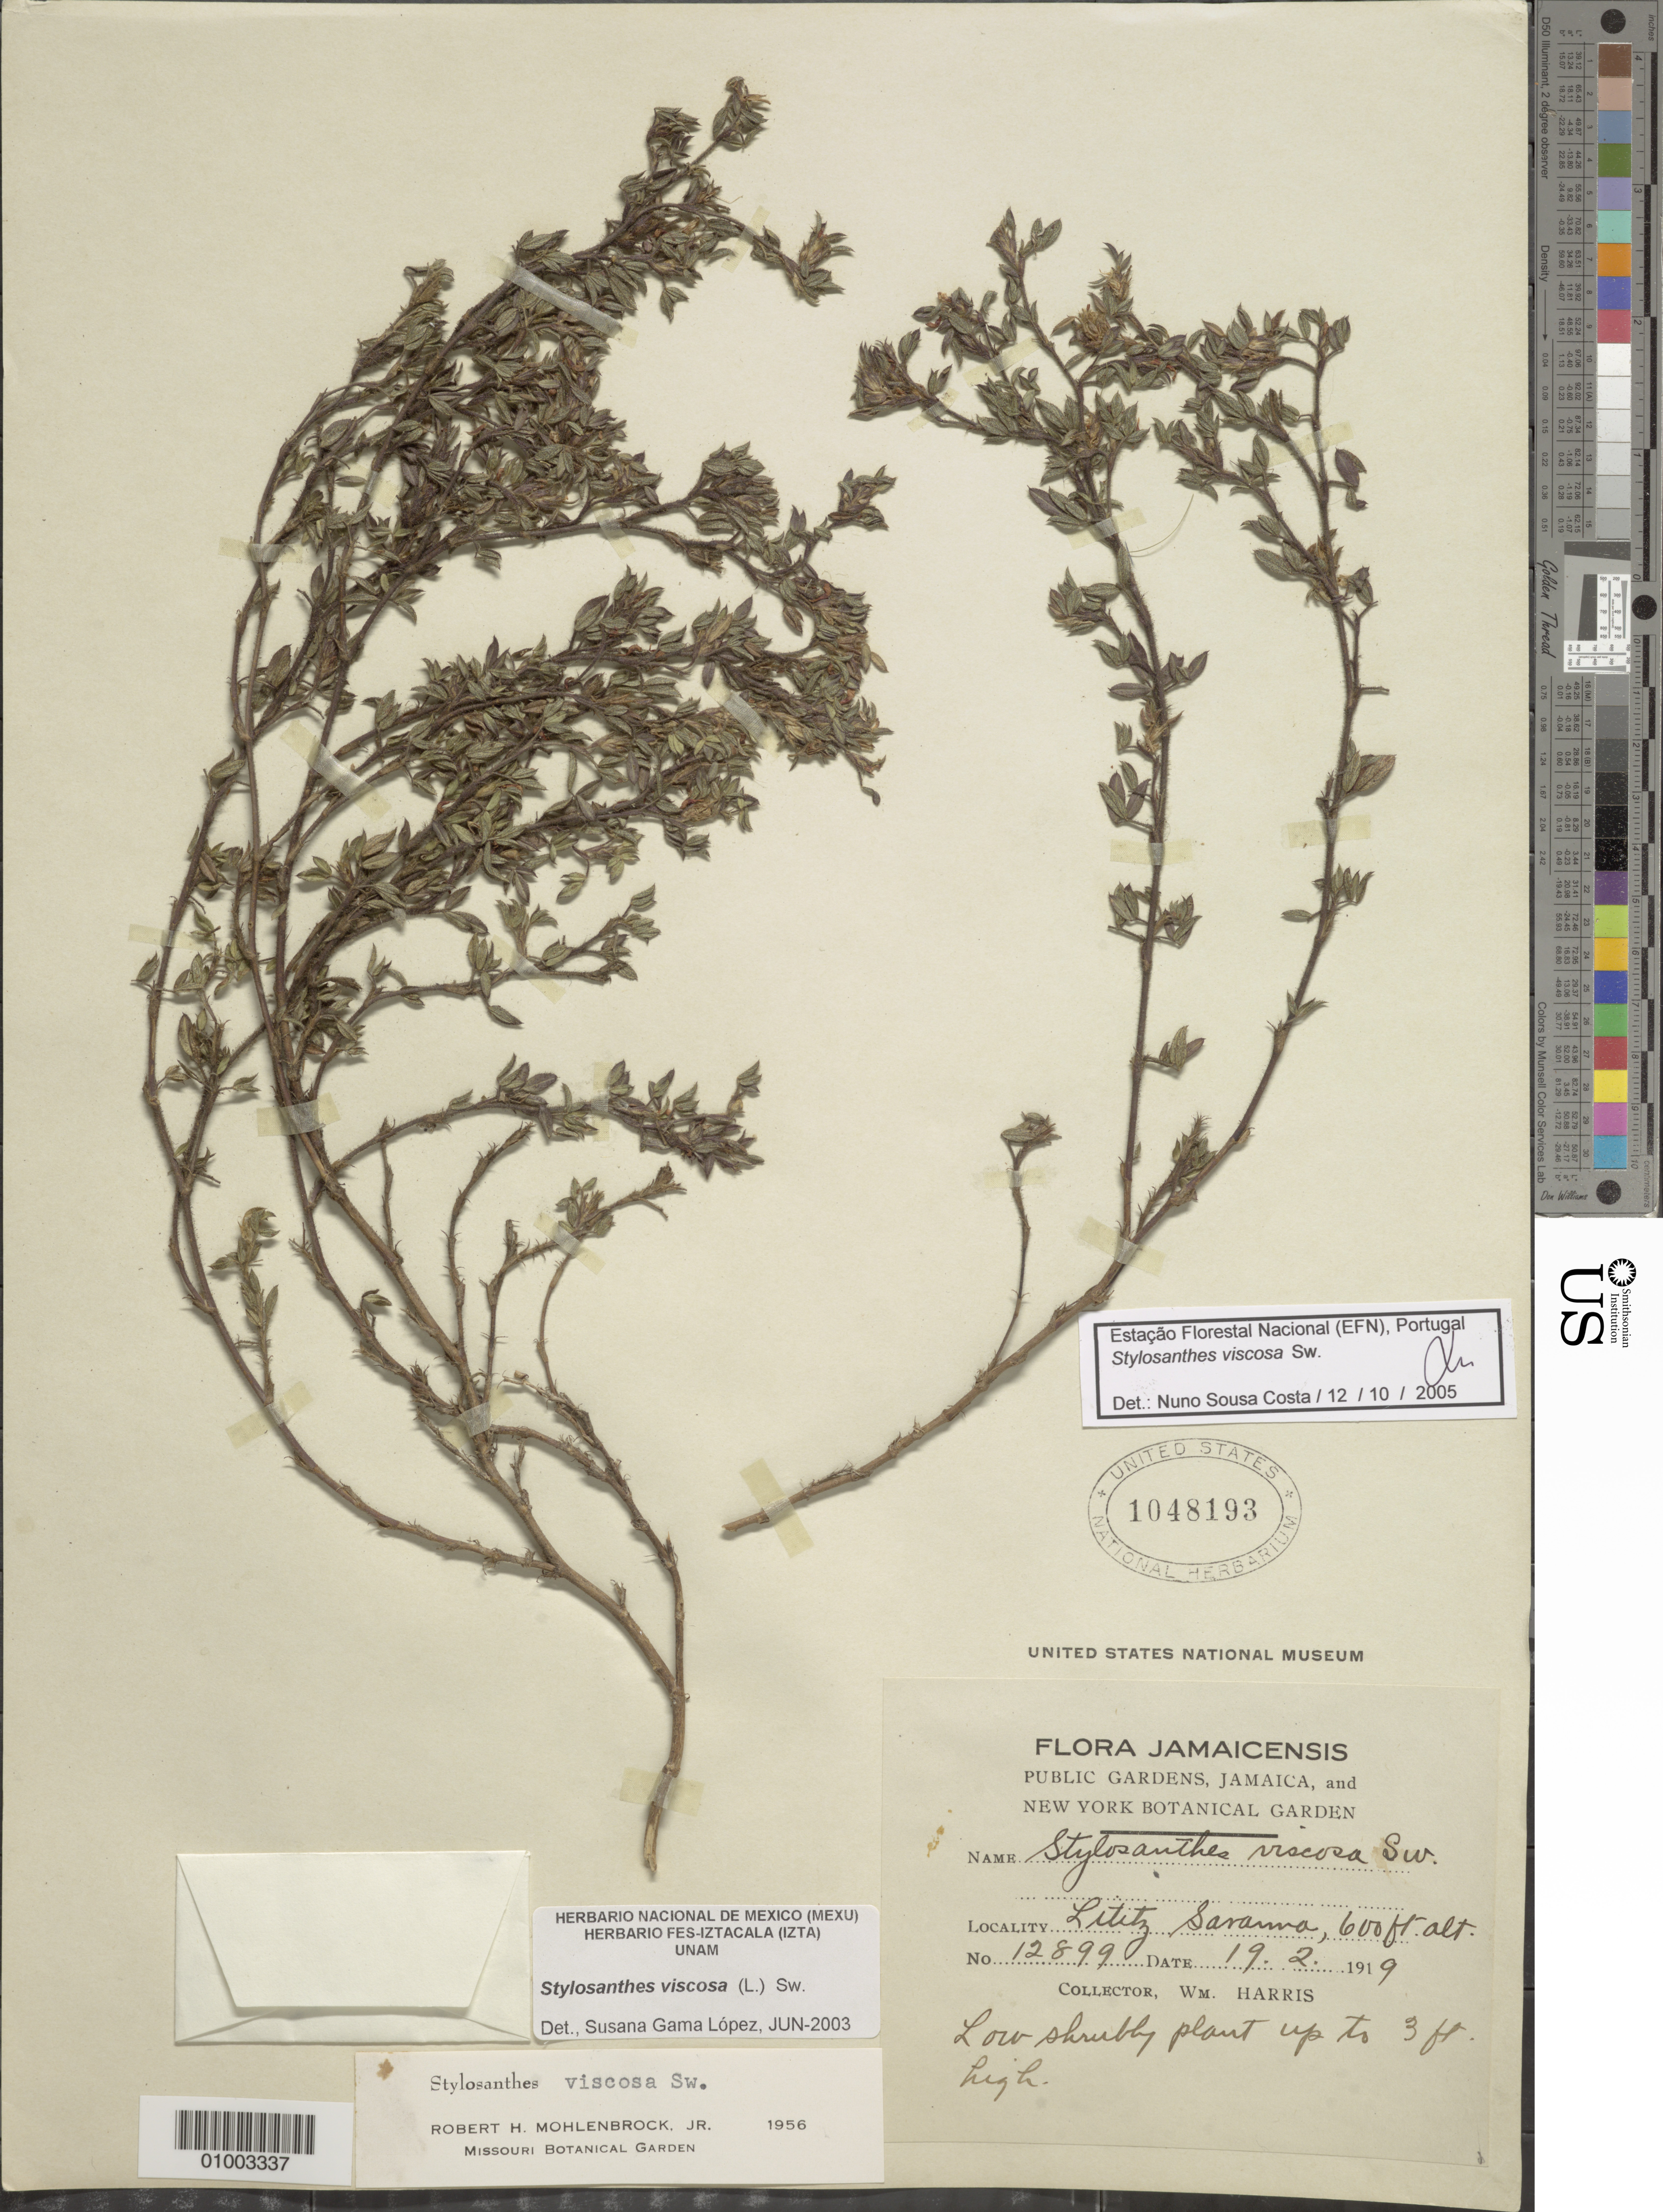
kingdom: Plantae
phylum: Tracheophyta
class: Magnoliopsida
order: Fabales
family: Fabaceae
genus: Stylosanthes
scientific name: Stylosanthes viscosa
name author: Sw.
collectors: W. H. Harris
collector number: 12899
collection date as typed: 19 Feb 1919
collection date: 1919-02-19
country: Jamaica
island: Jamaica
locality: Litity Savanna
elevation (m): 183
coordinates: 0 N, 0 E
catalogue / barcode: US 1048193